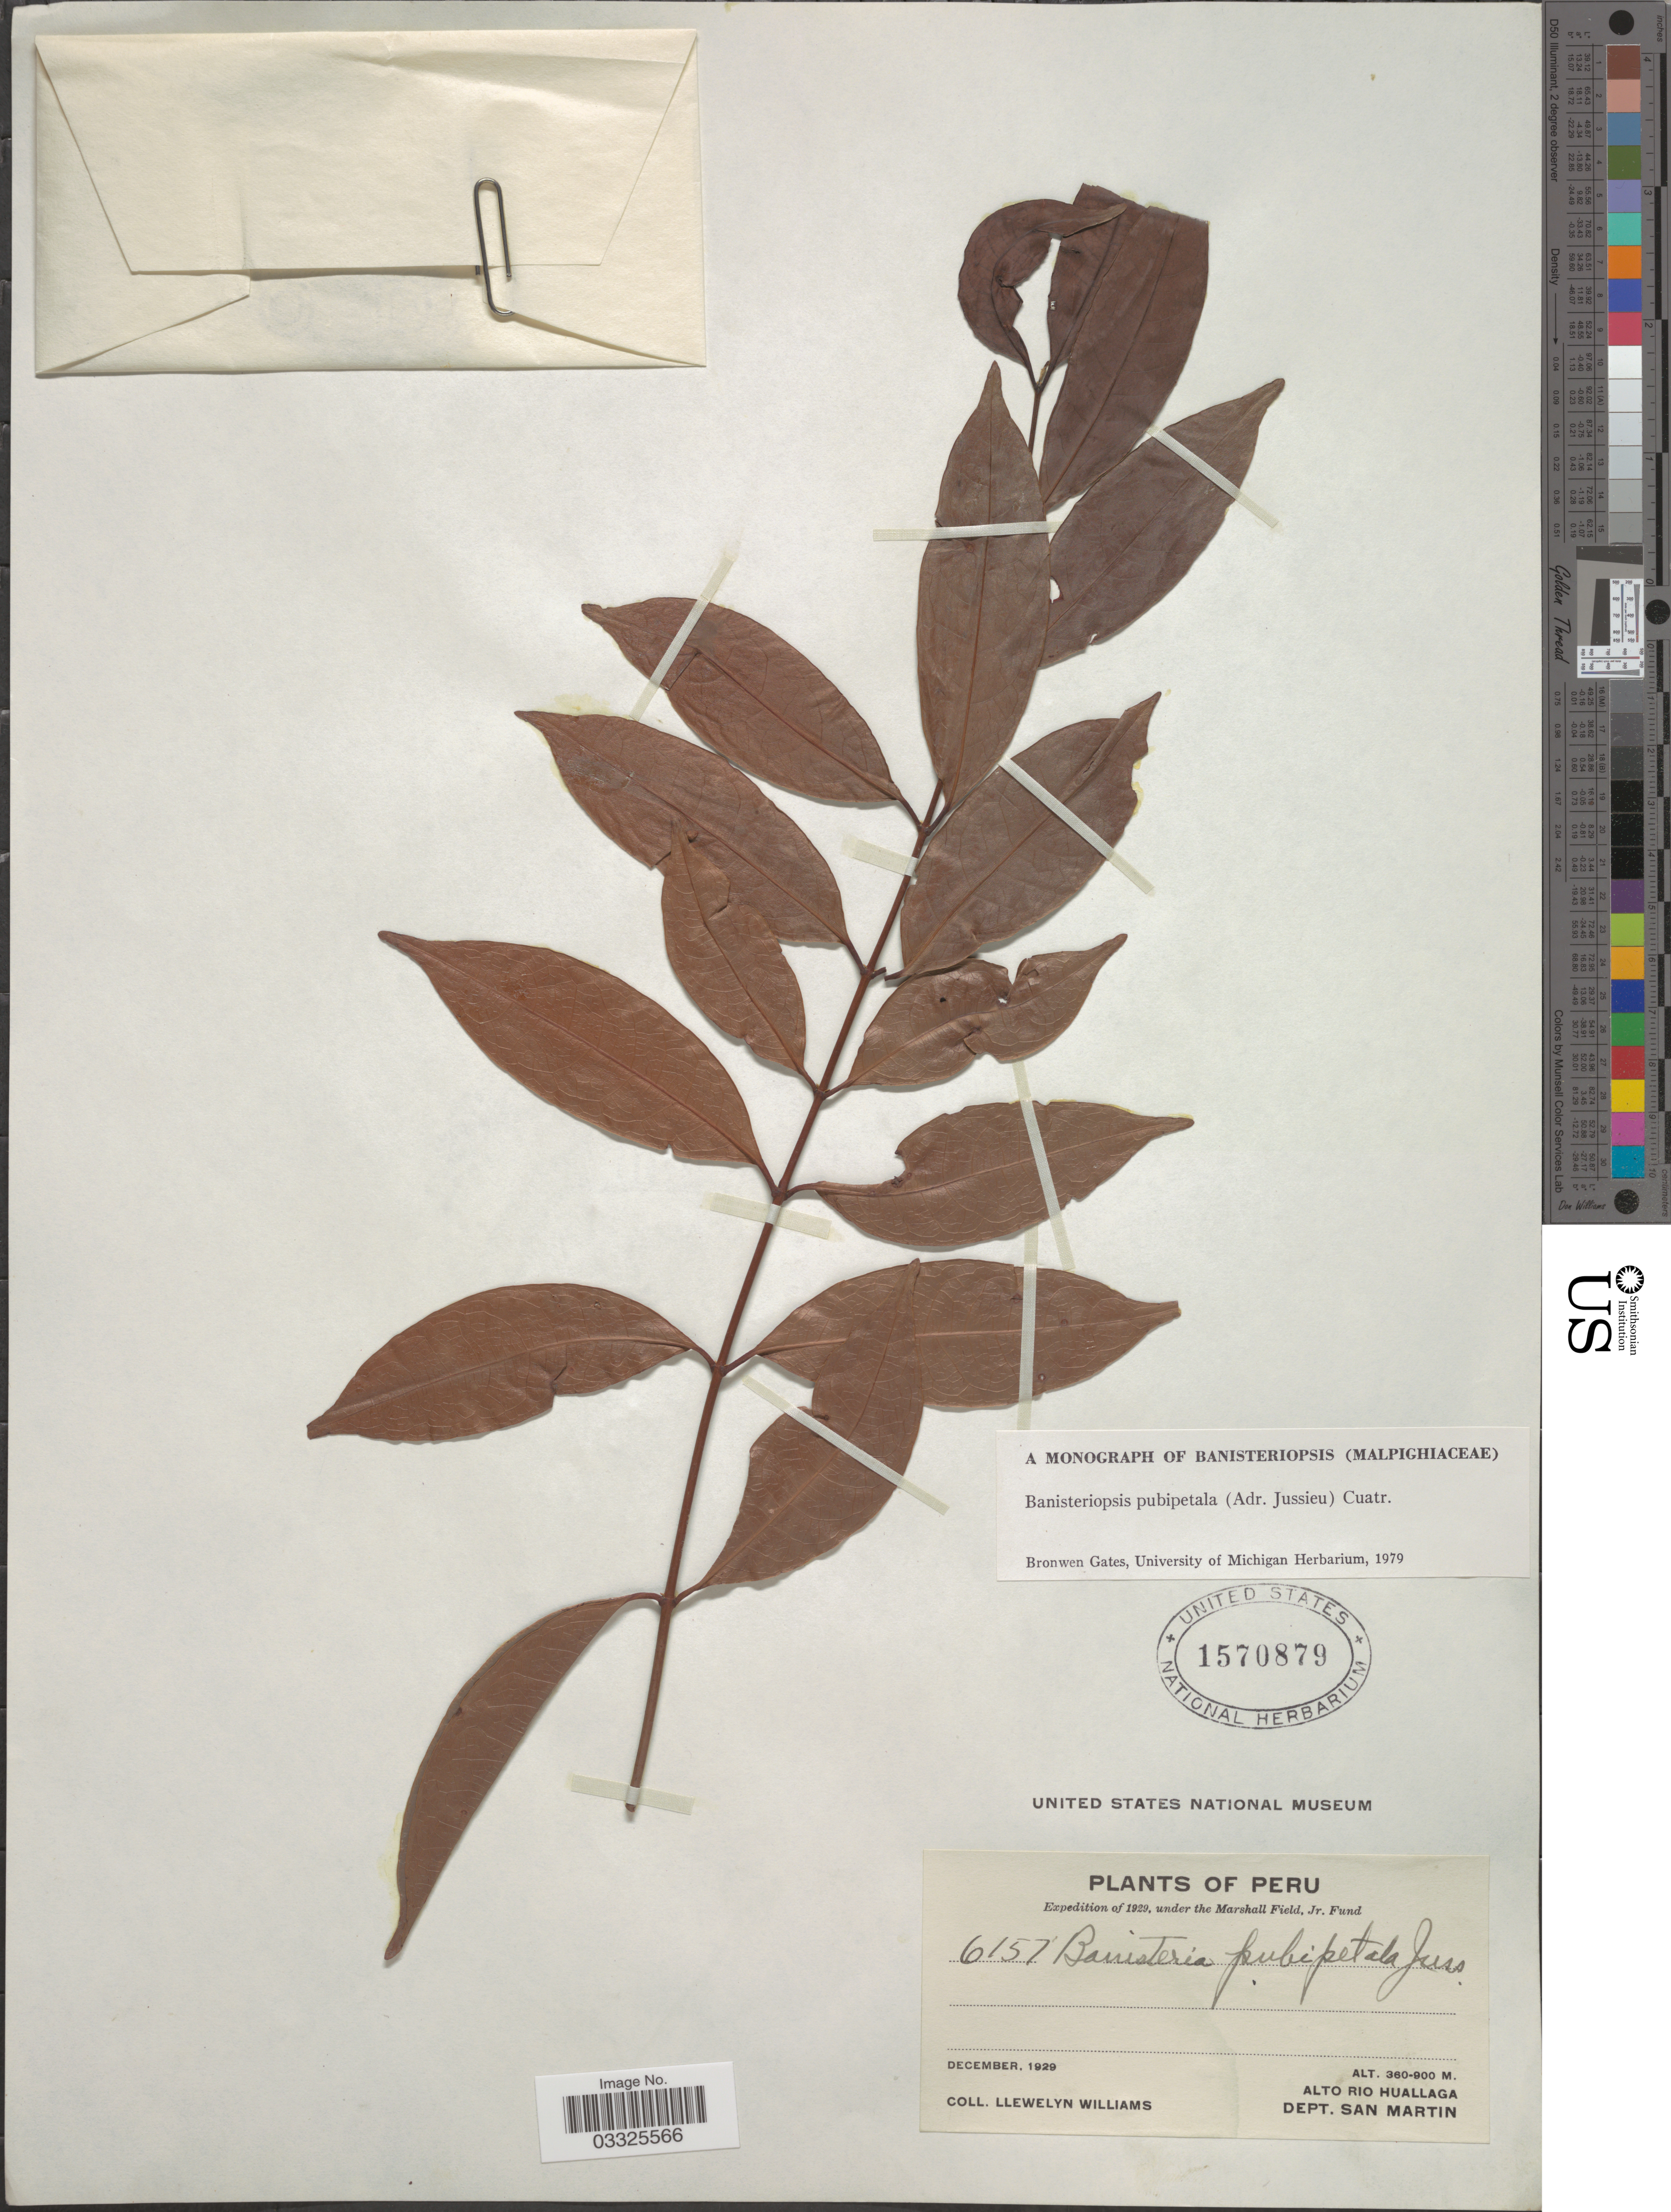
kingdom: Plantae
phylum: Tracheophyta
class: Magnoliopsida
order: Malpighiales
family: Malpighiaceae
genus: Banisteriopsis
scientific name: Banisteriopsis pubipetala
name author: (A. Juss.) Cuatrec.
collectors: Ll. Williams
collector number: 6157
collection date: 1929-12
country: Peru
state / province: San Martín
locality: Alto Rio Huallaga, Dept. San Martin.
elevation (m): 360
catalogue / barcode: US 1570879